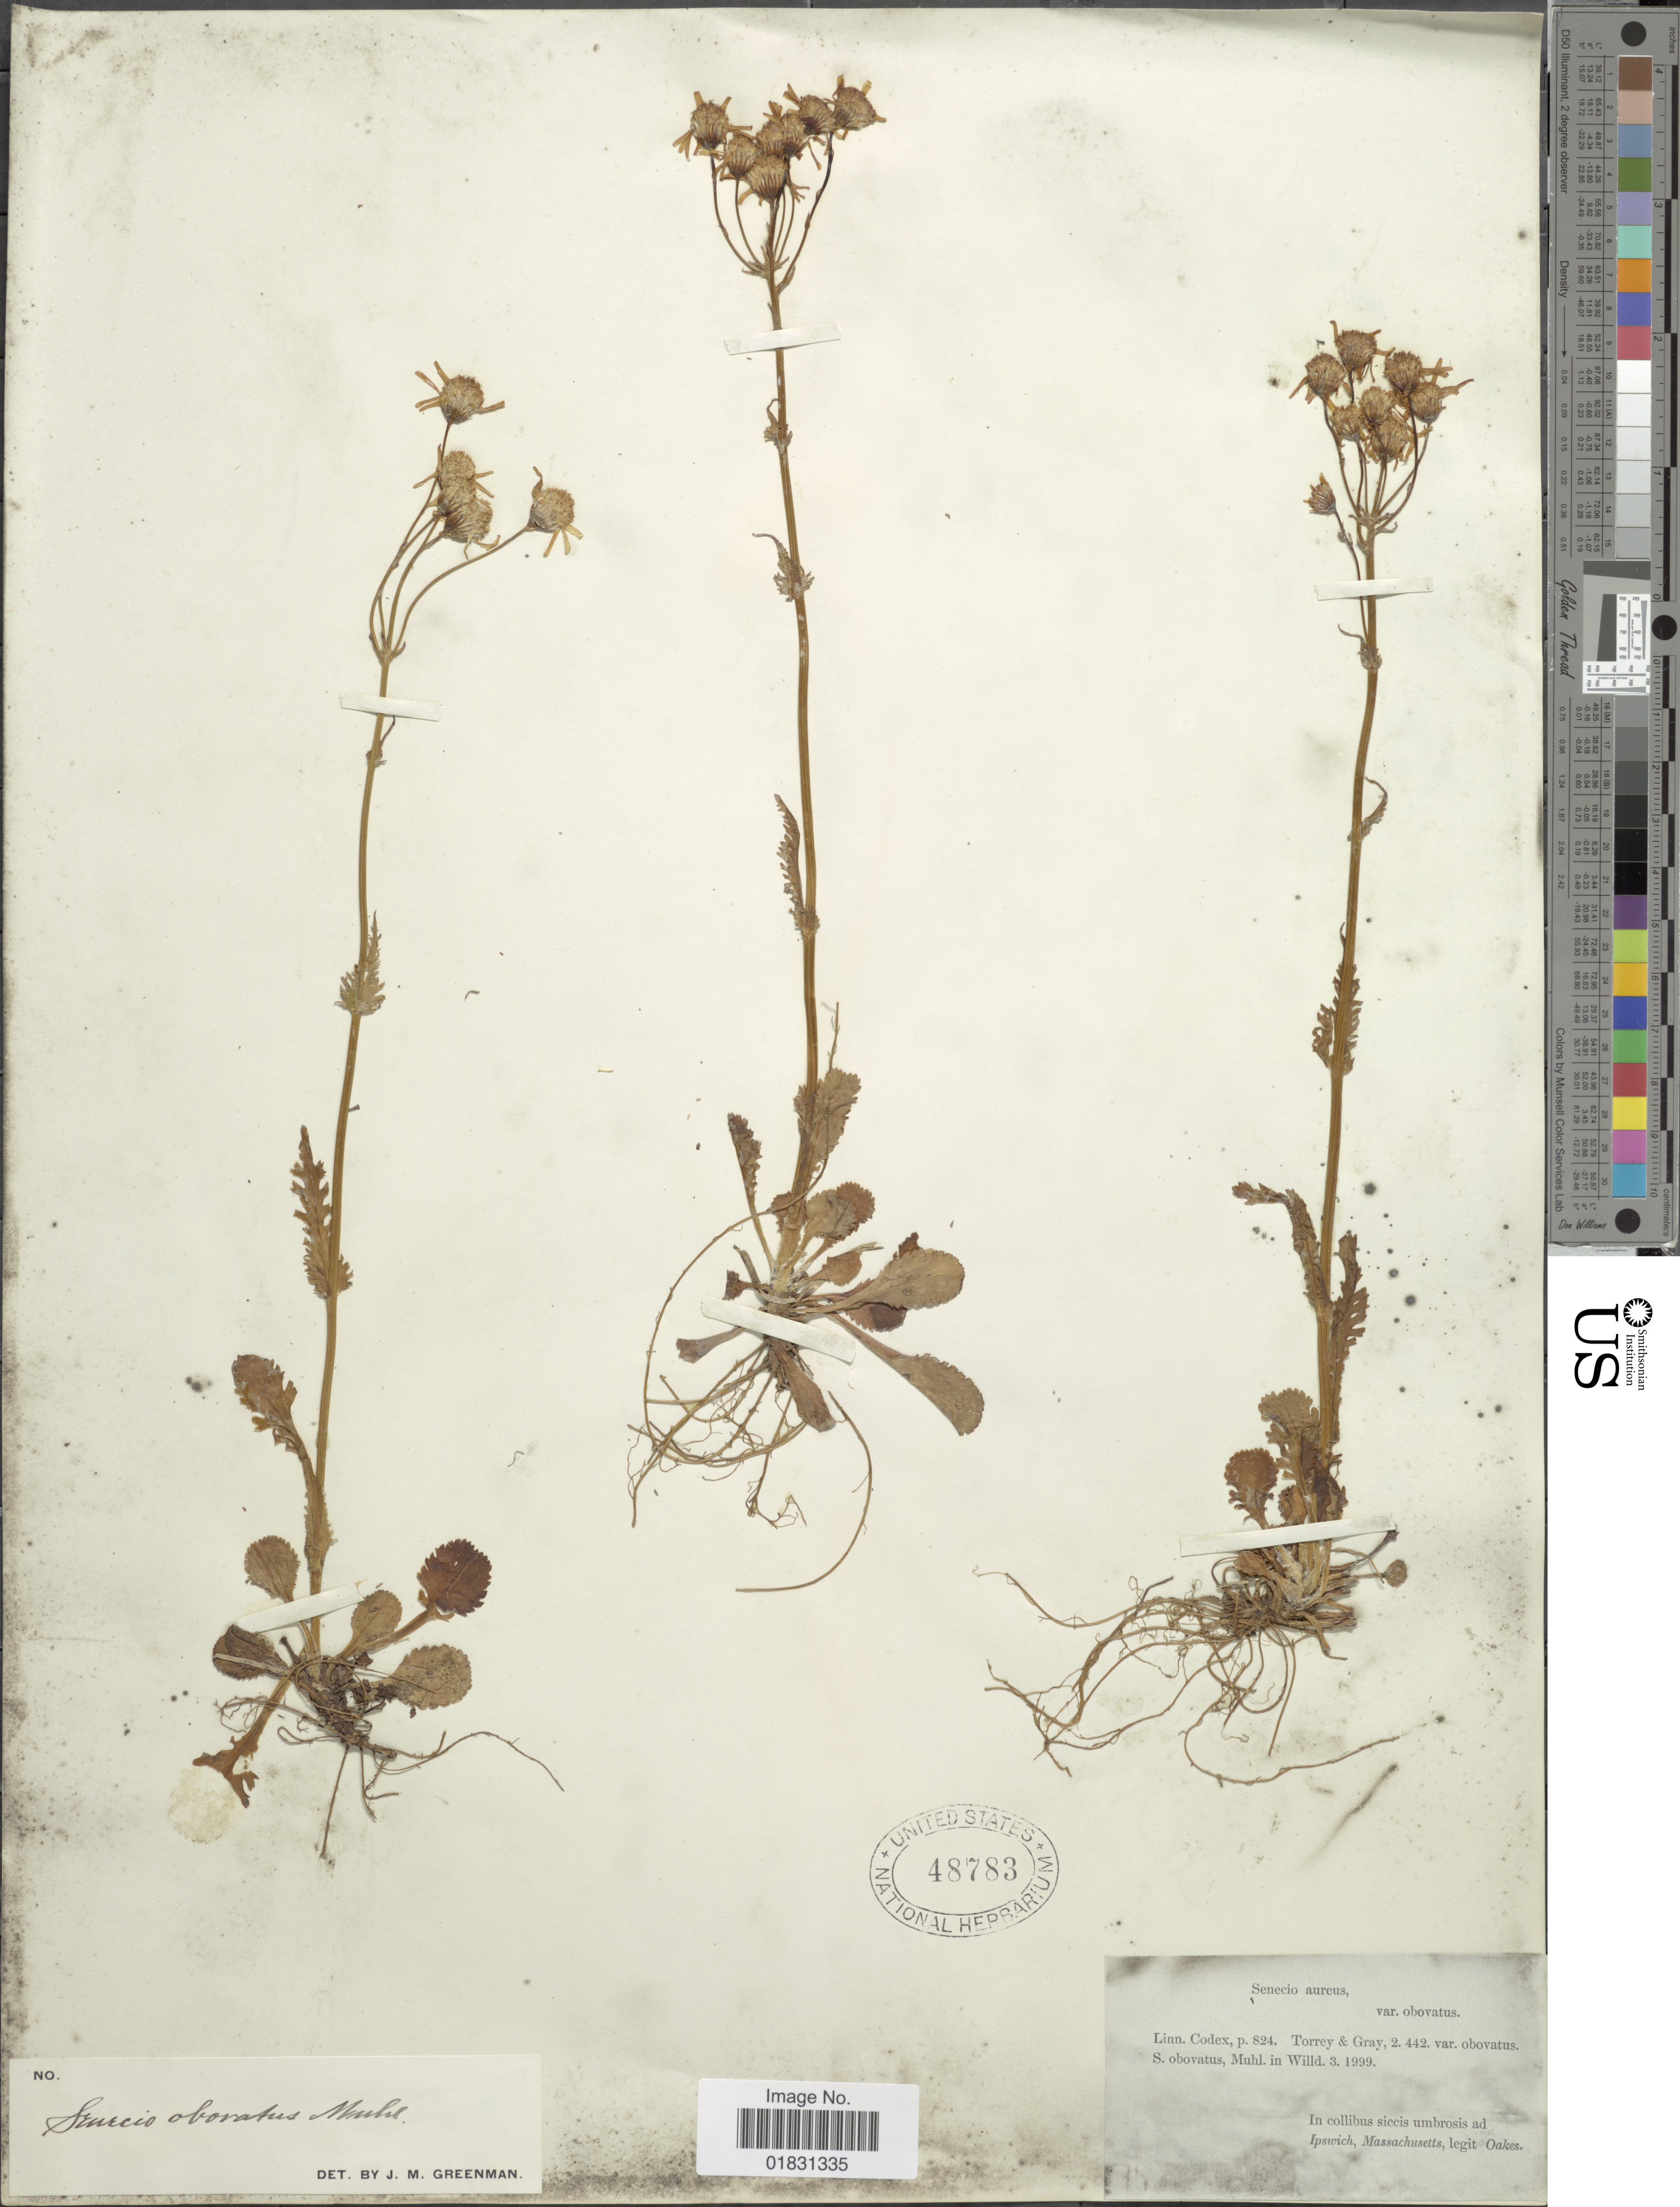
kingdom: Plantae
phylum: Tracheophyta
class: Magnoliopsida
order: Asterales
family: Asteraceae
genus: Packera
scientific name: Packera obovata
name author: (Muhl. ex Willd.) W.A. Weber & Á. Löve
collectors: -. Oakes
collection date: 1999-03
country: United States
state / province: Massachusetts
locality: In collibus siccis umbrosis ad Ipswich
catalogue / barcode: US 48783